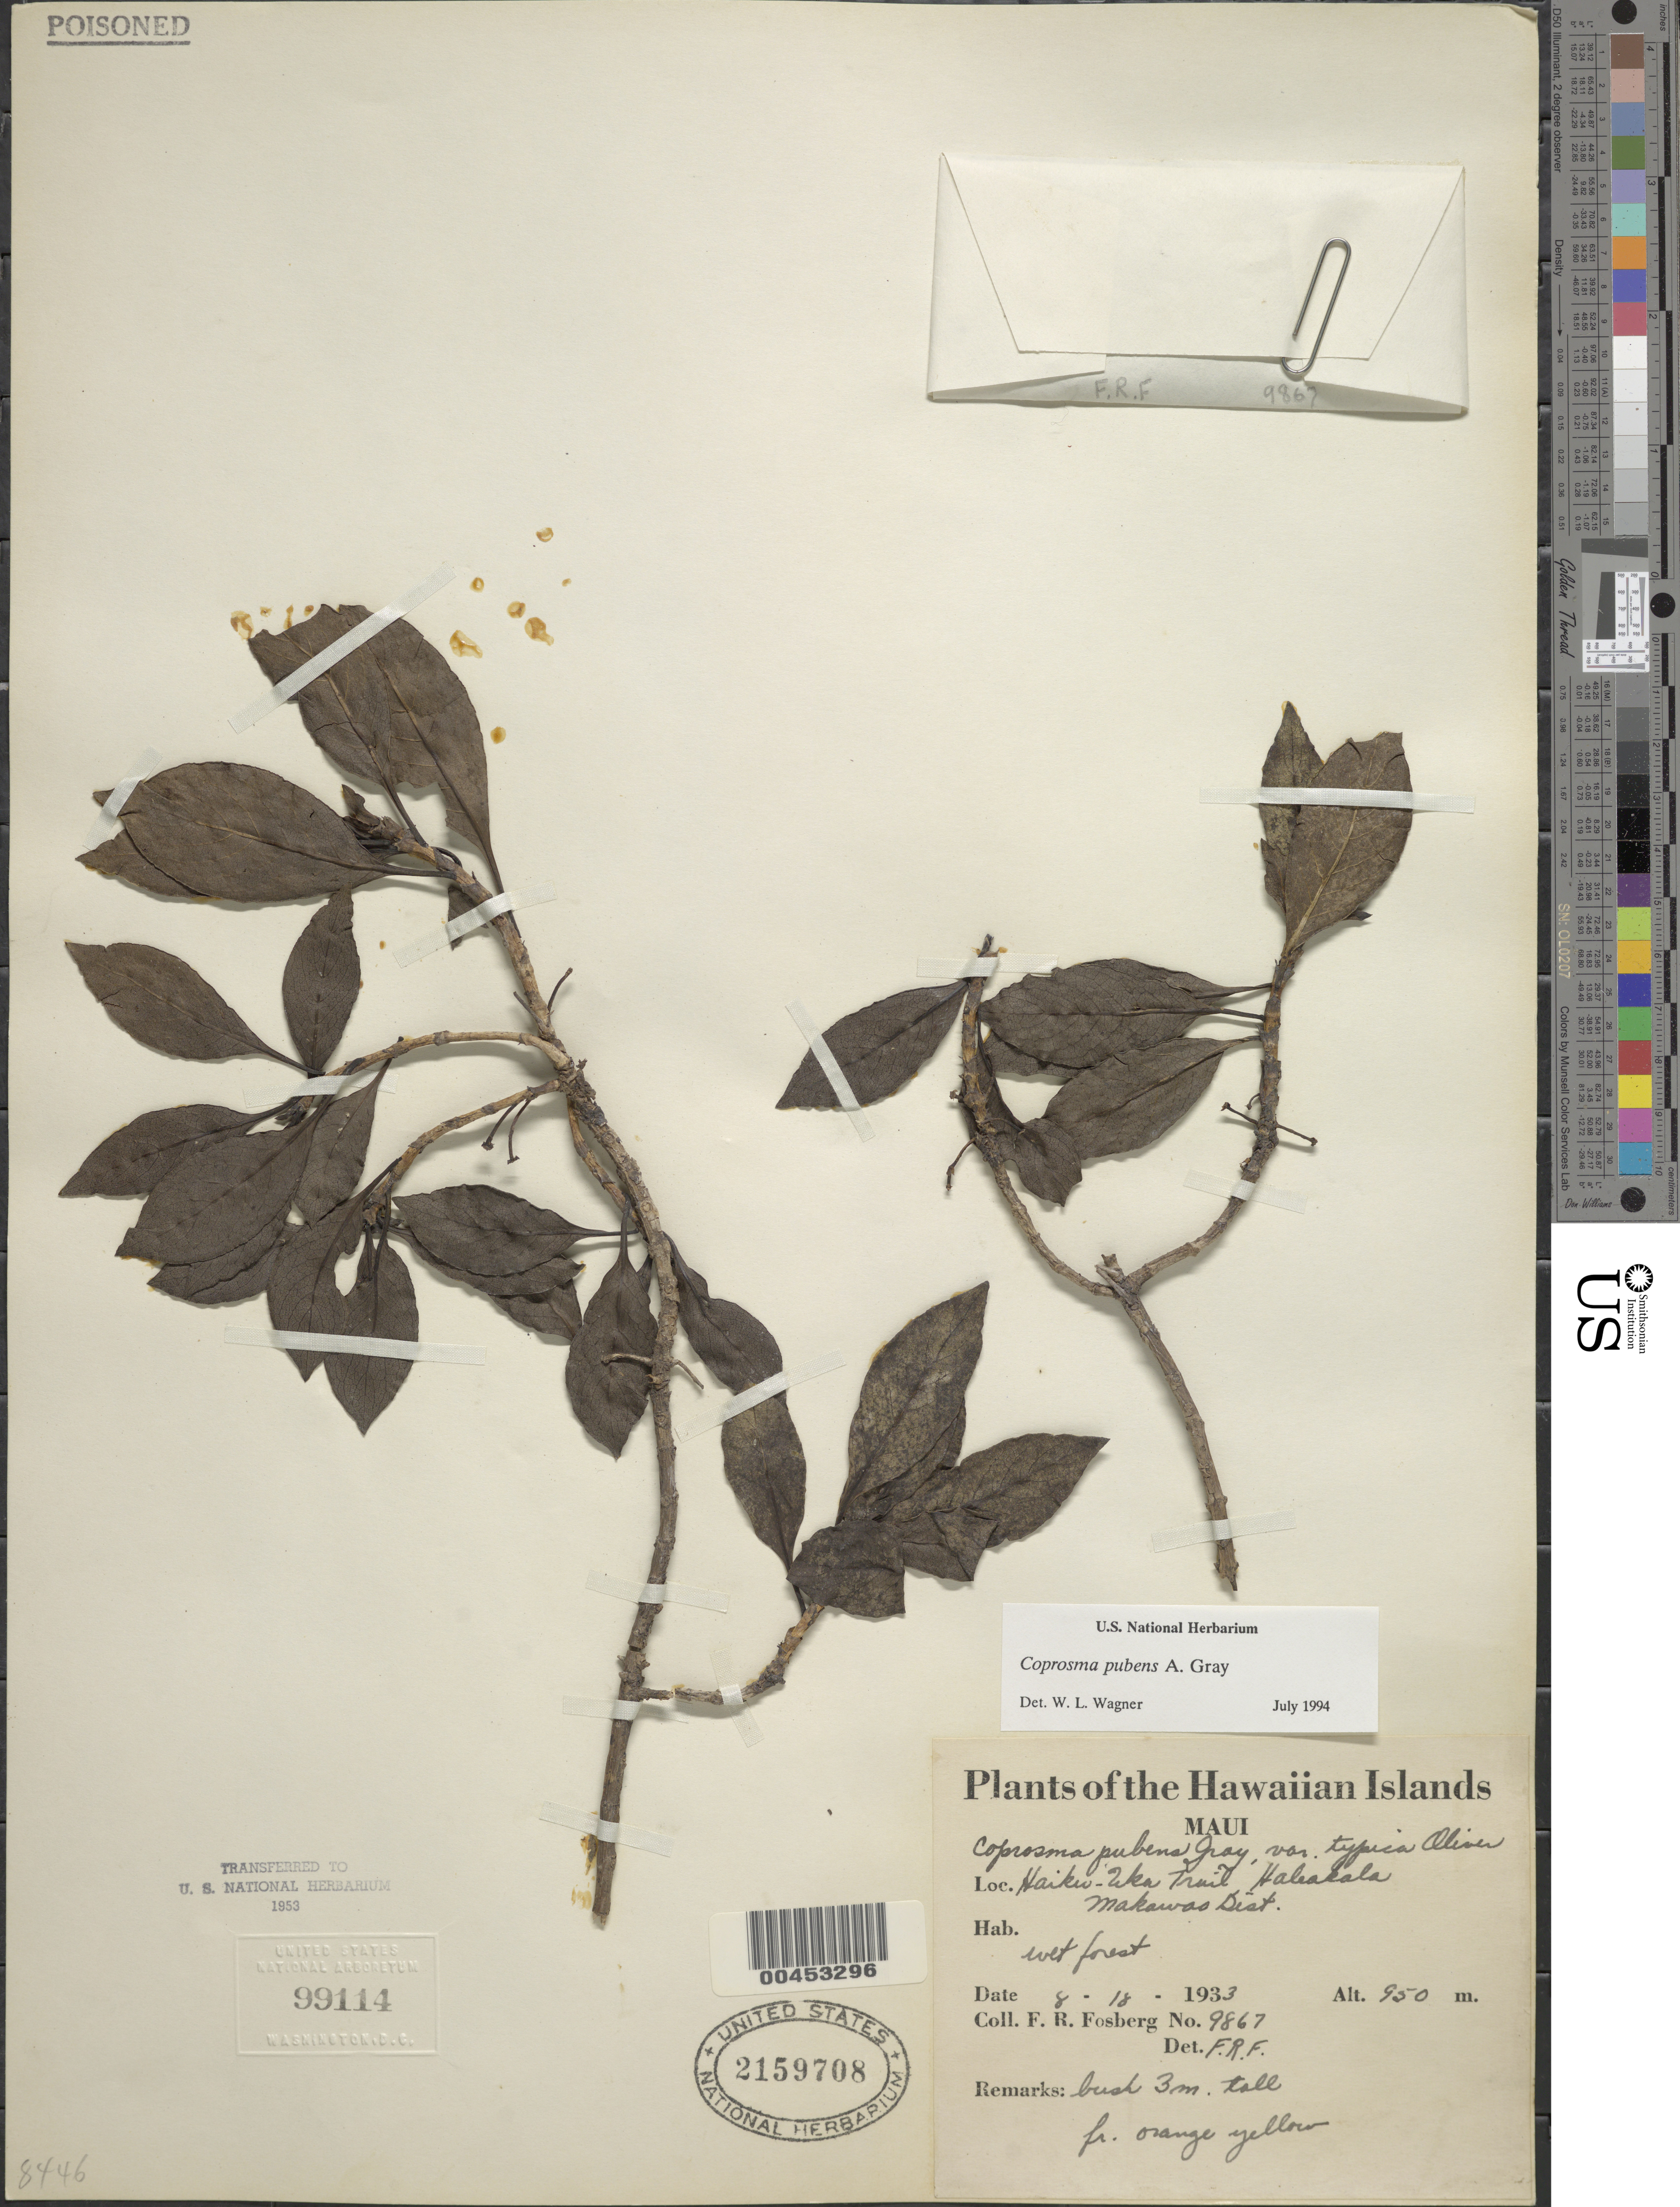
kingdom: Plantae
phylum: Tracheophyta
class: Magnoliopsida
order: Gentianales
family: Rubiaceae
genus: Coprosma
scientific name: Coprosma pubens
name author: A. Gray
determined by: Wagner, W. L., (BOT), Smithsonian Institution - National Museum of Natural History (UNITED STATES)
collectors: F. R. Fosberg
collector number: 9867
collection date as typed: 18 Aug 1933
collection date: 1933-08-18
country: United States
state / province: Hawaii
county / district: Maui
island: Maui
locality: Haiku-Uka Trail, Haleakala, Makawao Dist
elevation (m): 950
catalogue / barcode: US 2159708